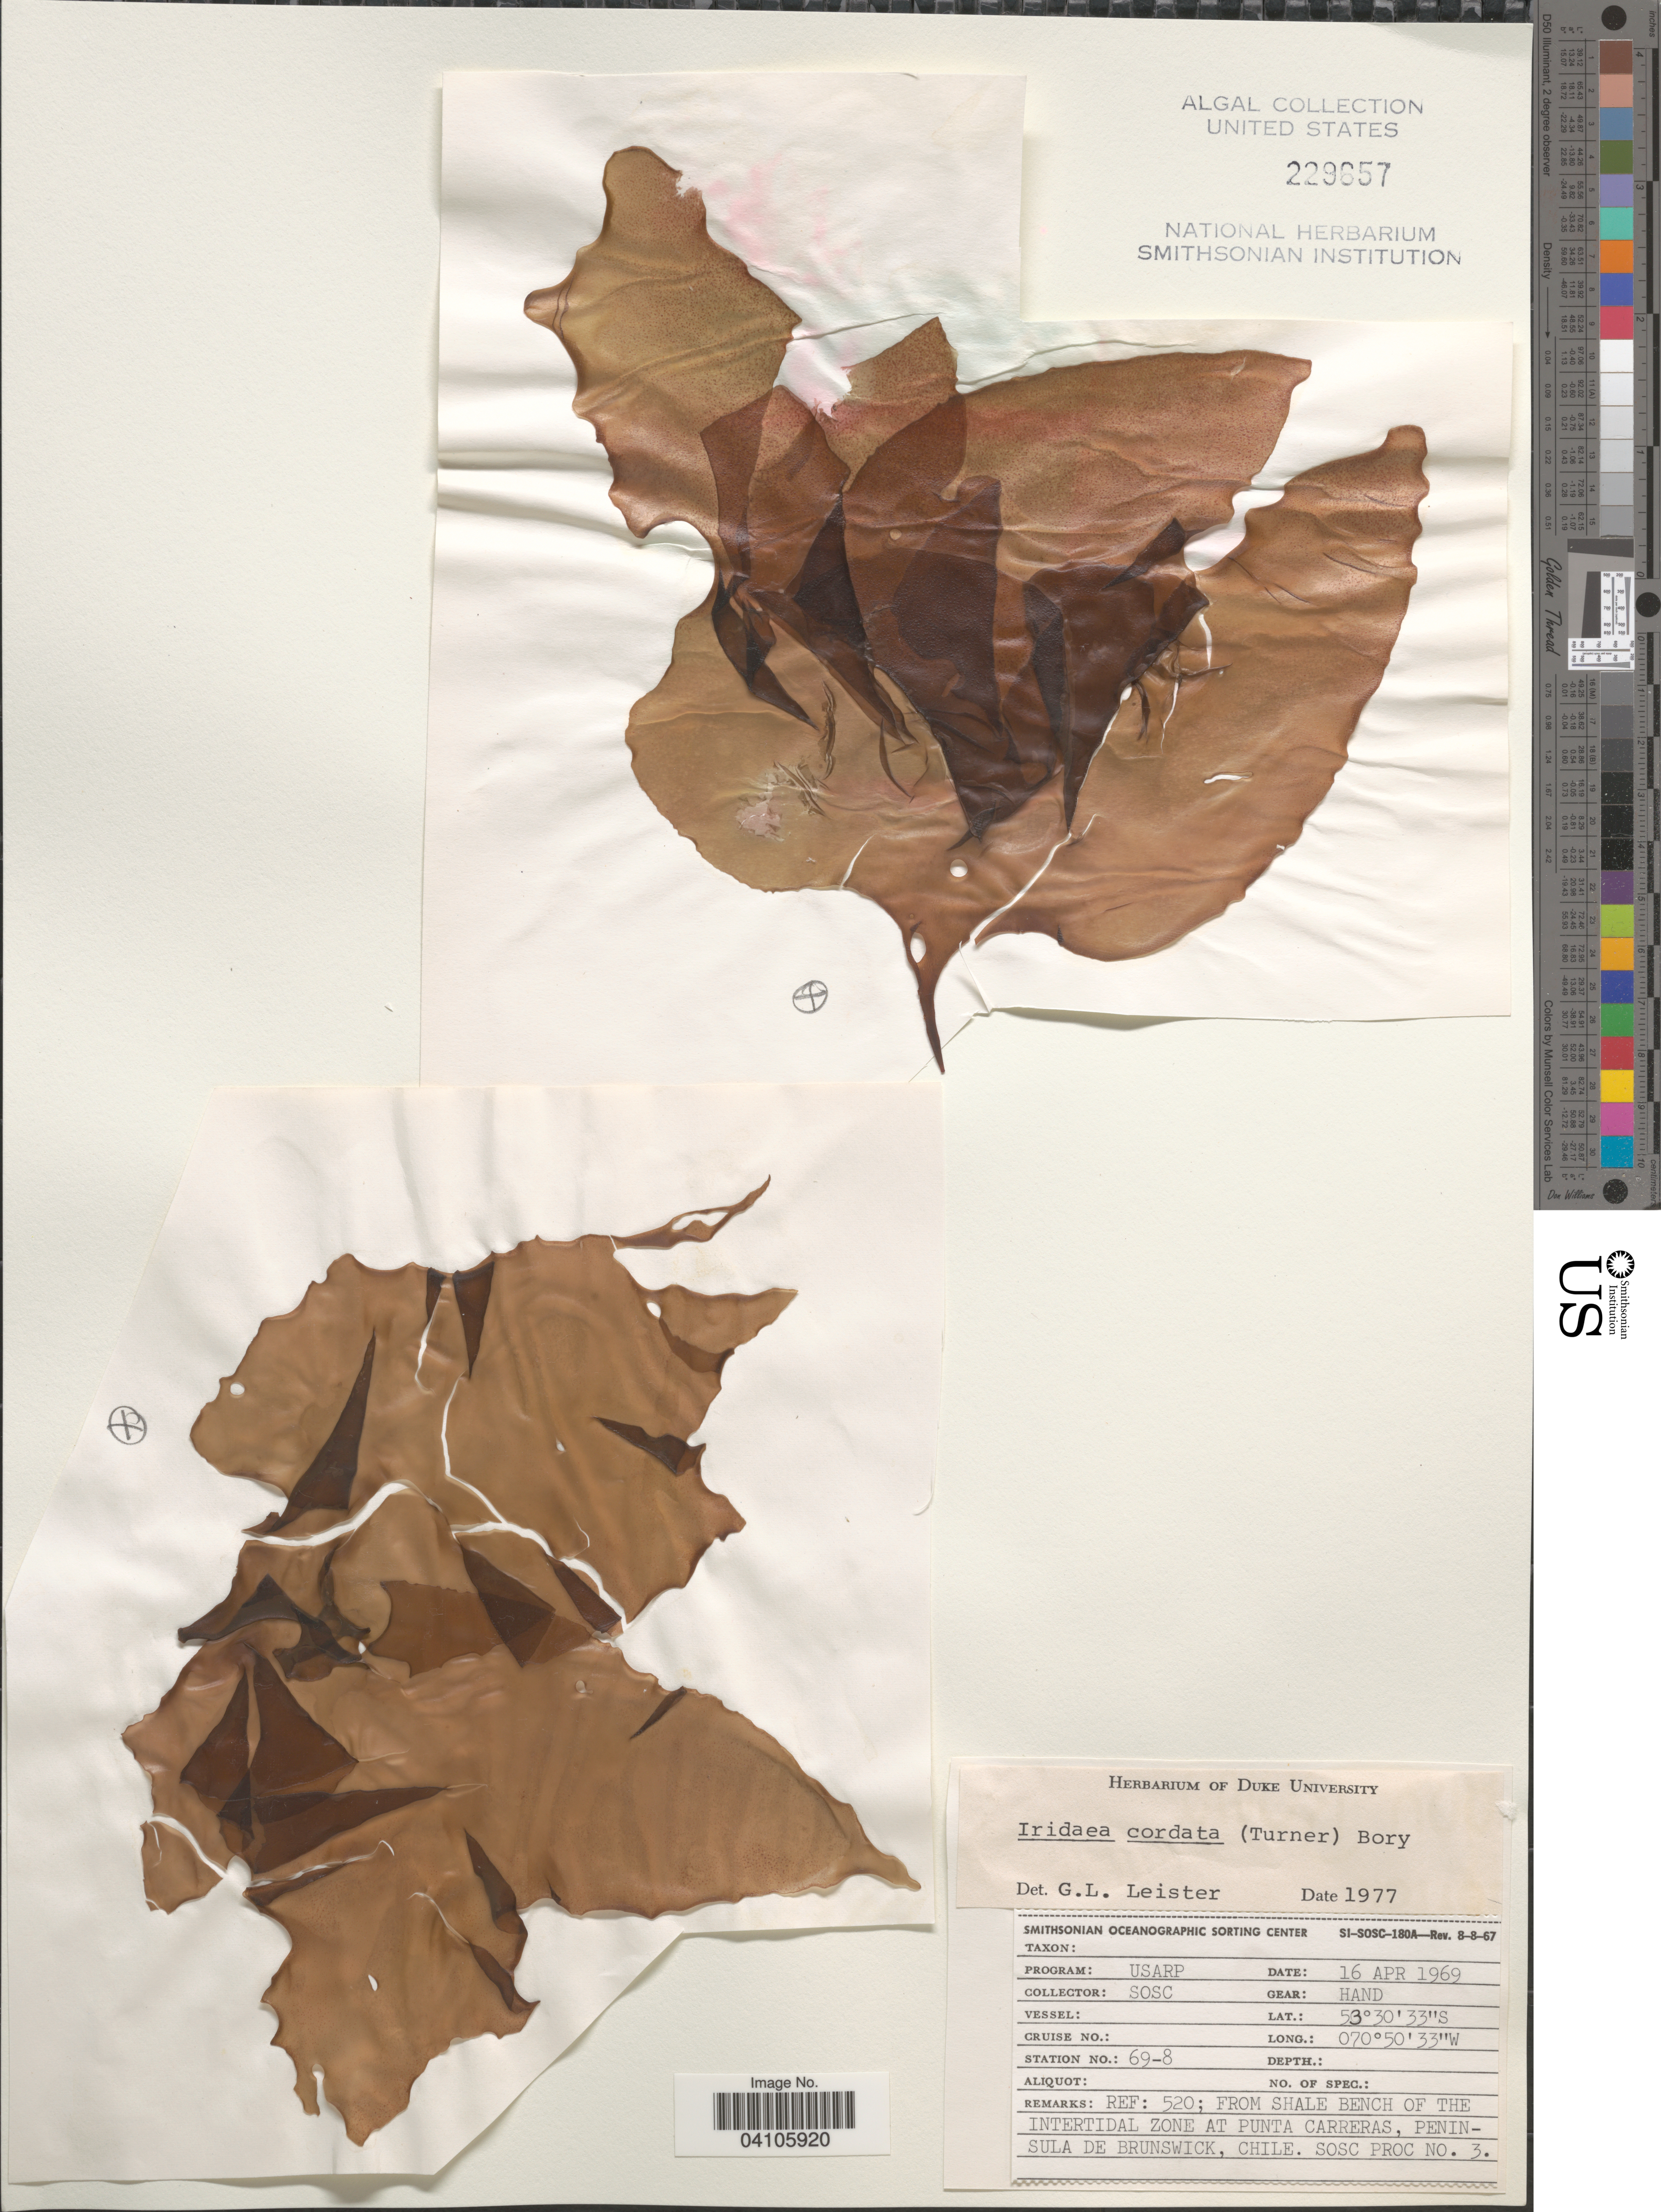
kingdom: Plantae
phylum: Rhodophyta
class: Florideophyceae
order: Gigartinales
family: Gigartinaceae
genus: Iridaea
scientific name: Iridaea cordata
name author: (Turner) Bory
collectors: S. O. S. C.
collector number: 3?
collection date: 1969-04-16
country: Chile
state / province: Magallanes y de la Antártica Chilena (XII)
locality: From shale bench of the Intertidal Zone at Punta Carreras, Peninsula de Brunswick. USARP. Station no.: 69-8.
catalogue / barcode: US 229657